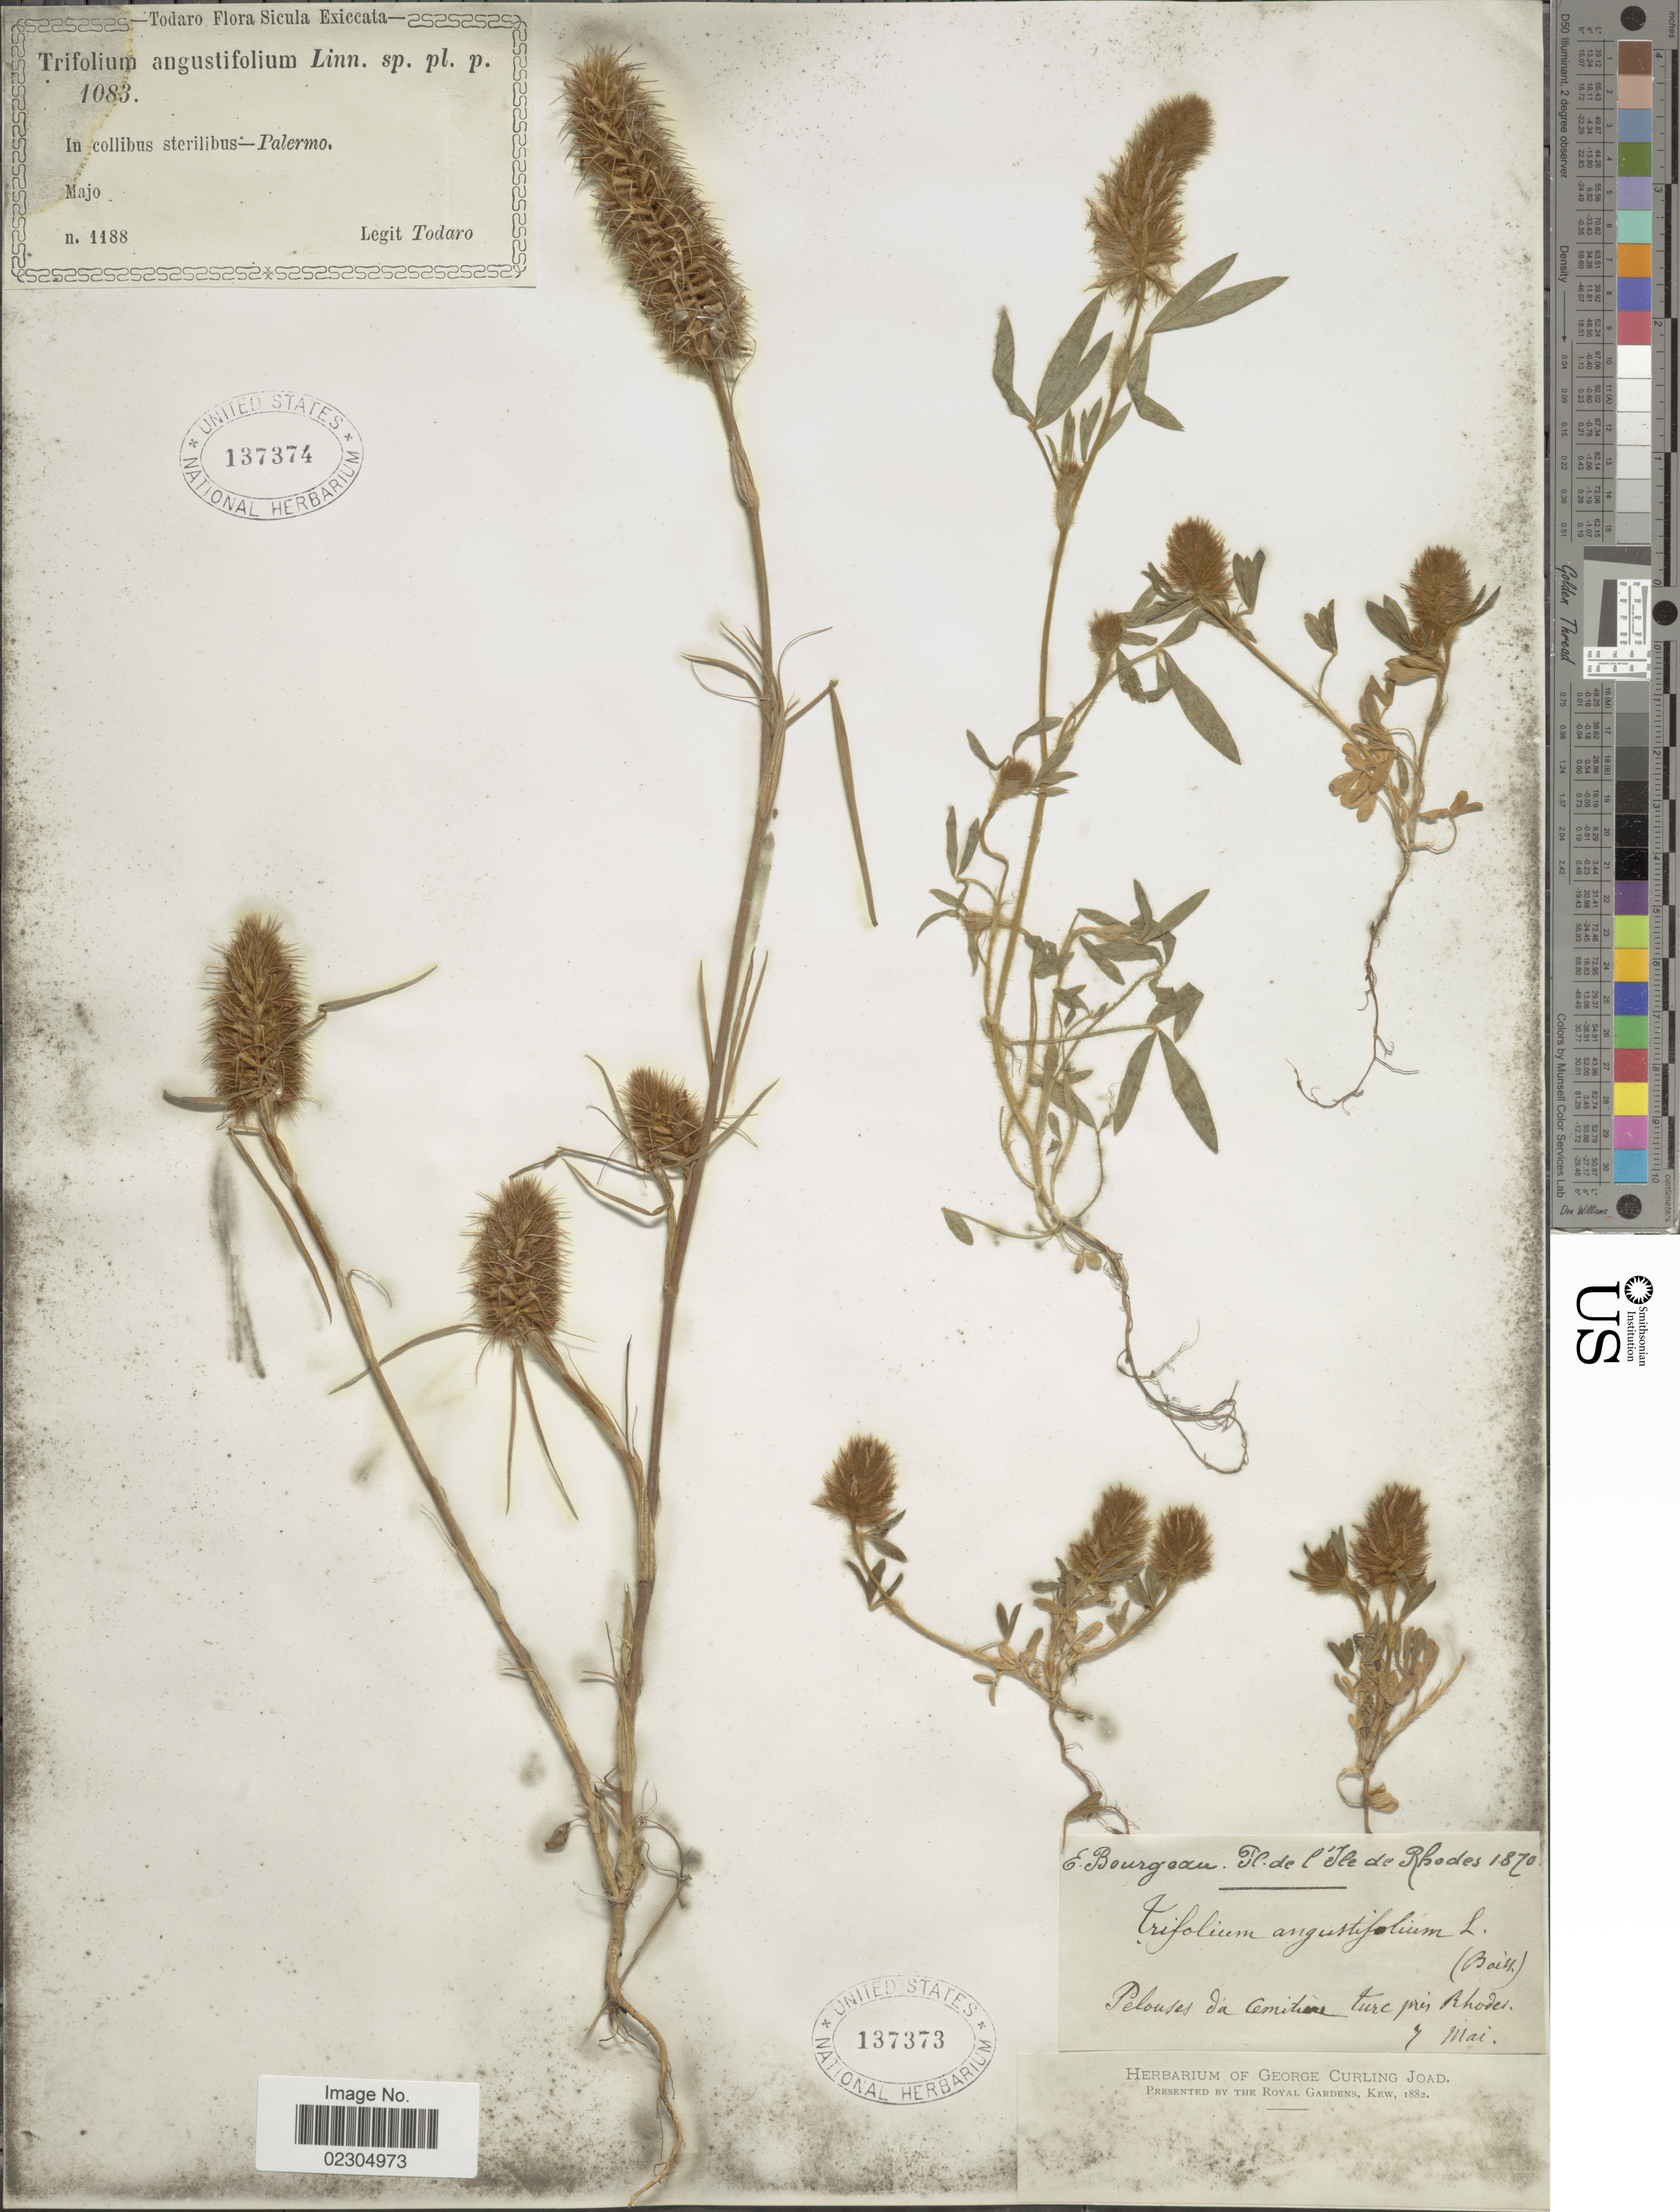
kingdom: Plantae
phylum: Tracheophyta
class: Magnoliopsida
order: Fabales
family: Fabaceae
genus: Trifolium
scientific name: Trifolium angustifolium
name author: L.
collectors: Todaro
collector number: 1188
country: Italy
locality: Sicula. In collibus sterilibus.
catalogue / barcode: US 137374